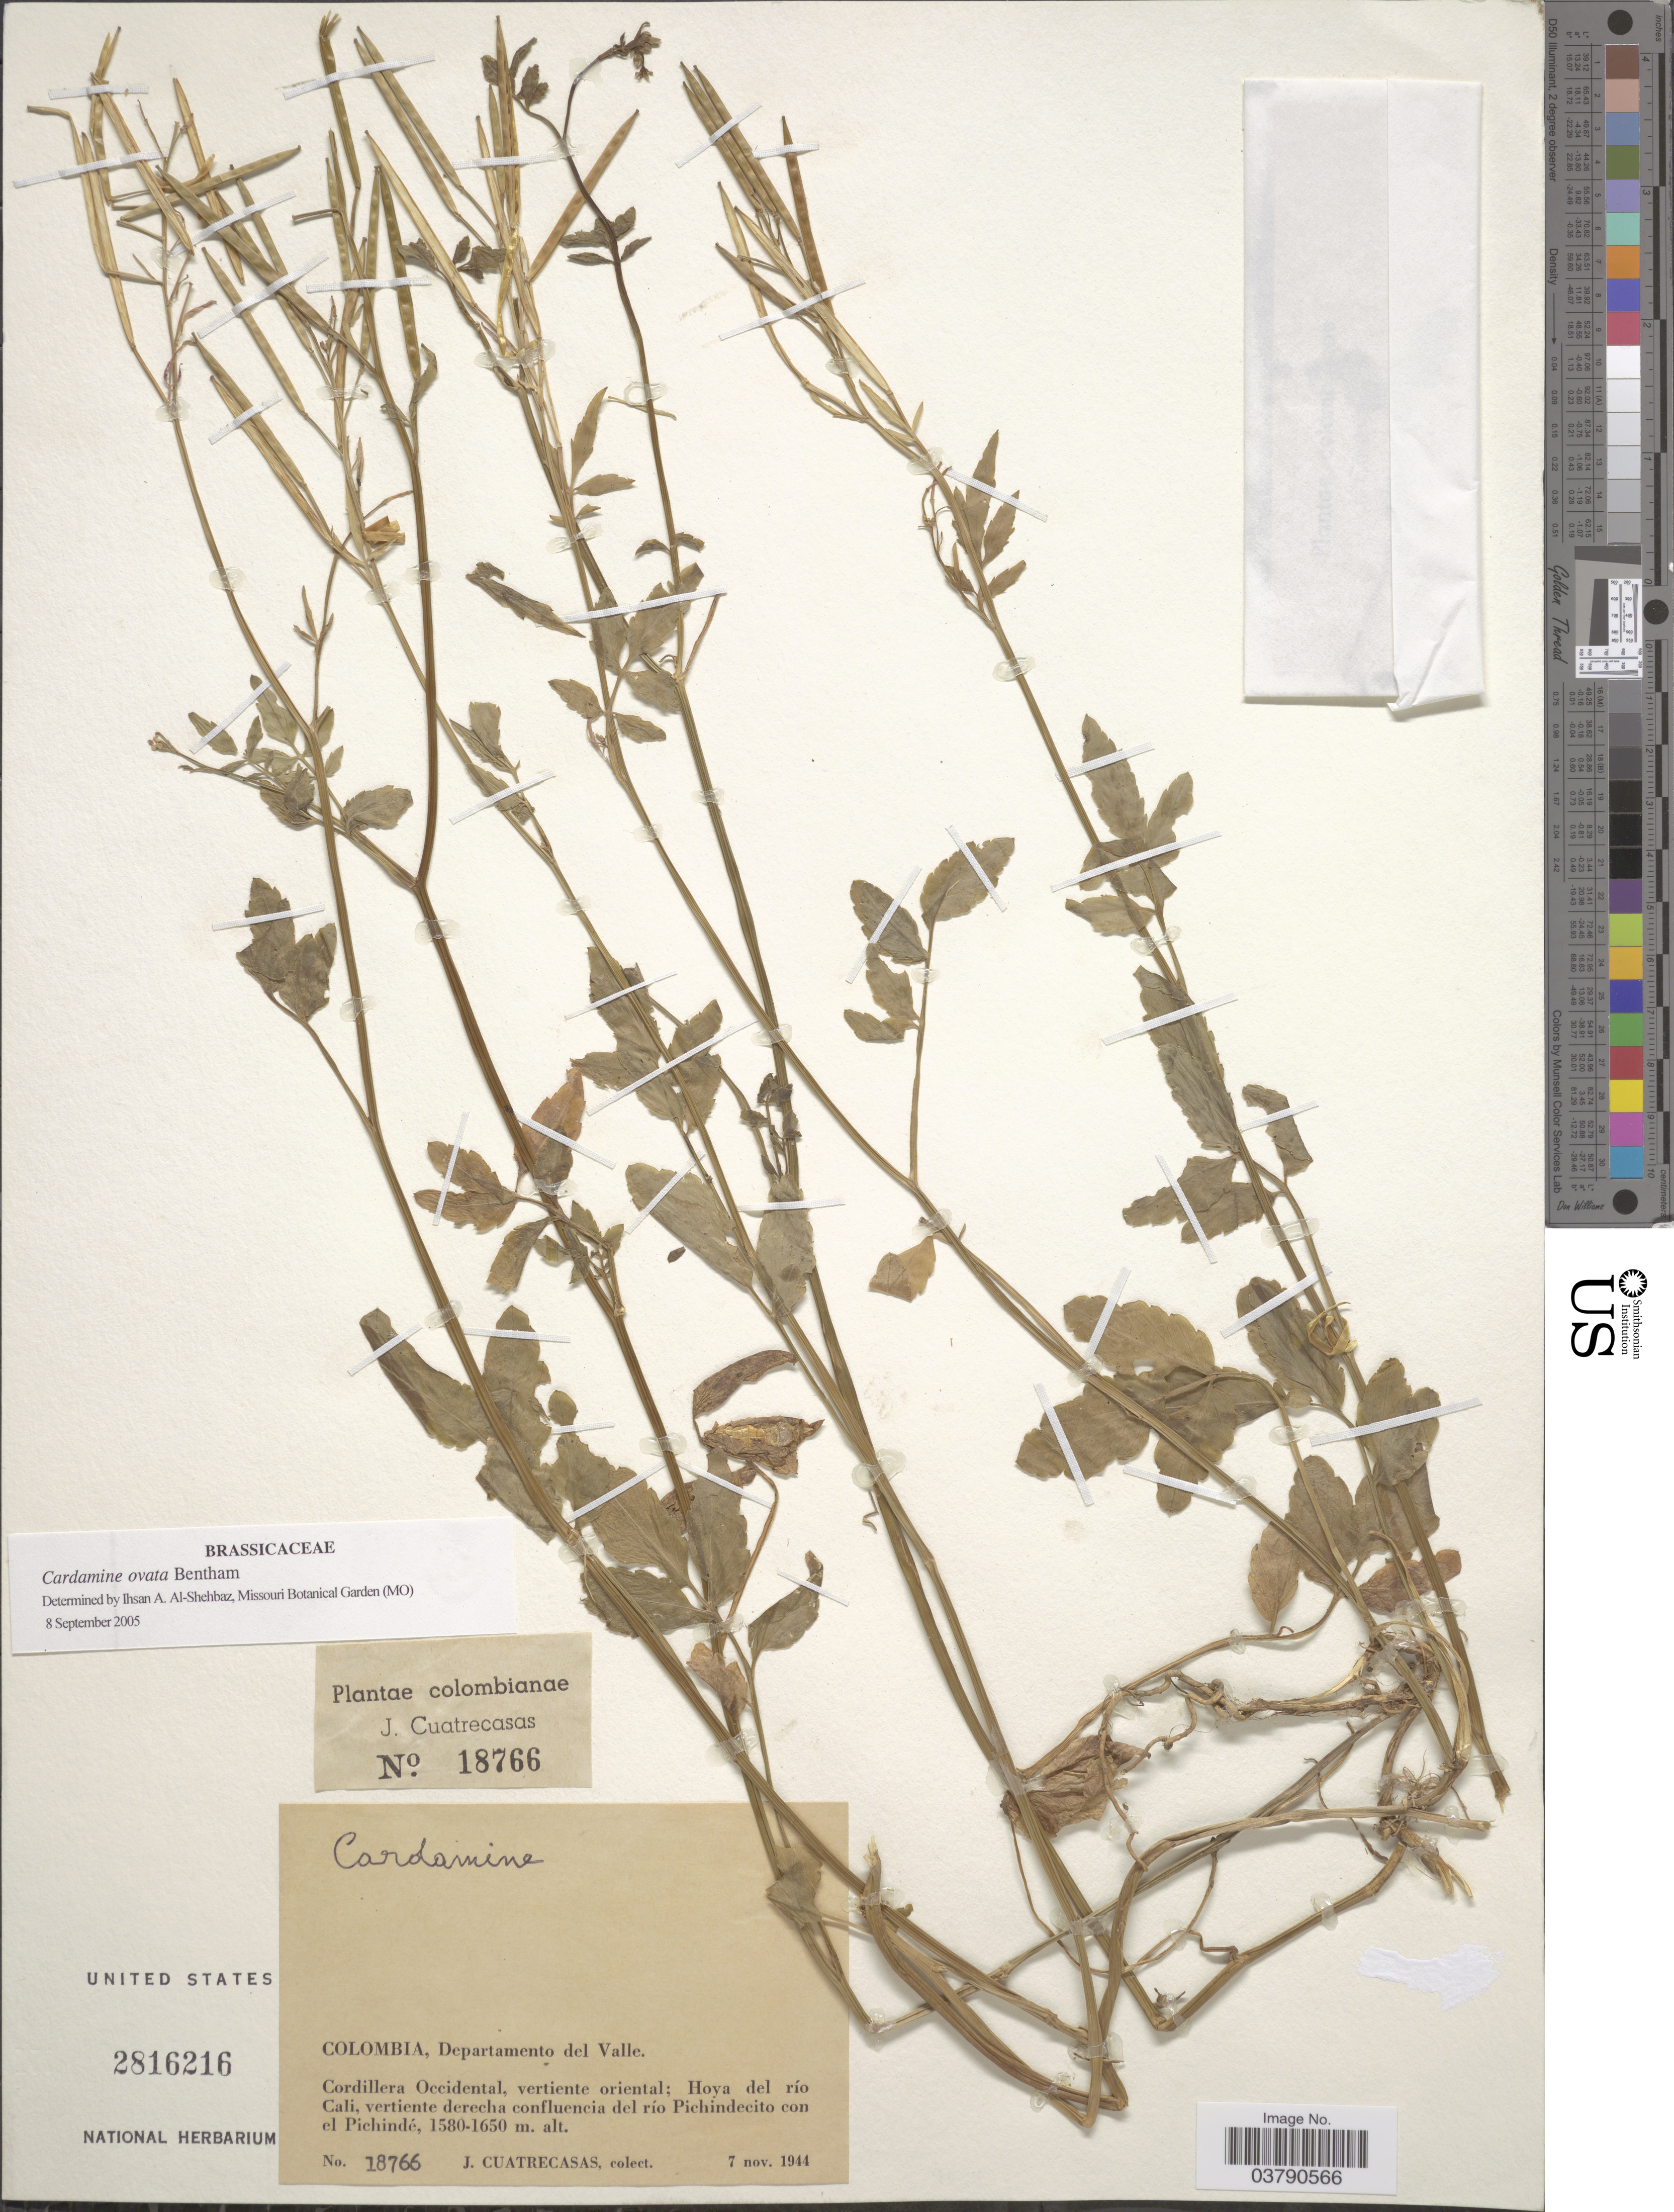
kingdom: Plantae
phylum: Tracheophyta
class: Magnoliopsida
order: Brassicales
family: Brassicaceae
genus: Cardamine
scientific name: Cardamine ovata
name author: Benth.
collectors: J. Cuatrecasas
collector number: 18766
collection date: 1944-11-07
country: Colombia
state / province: Valle del Cauca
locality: Departamento del Valle. Cordillera Occidental, vertiente oriental; Hoya del río Cali, vertiente derecha confluencia del río Pichindecito con el Pichindé.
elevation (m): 1580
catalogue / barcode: US 2816216